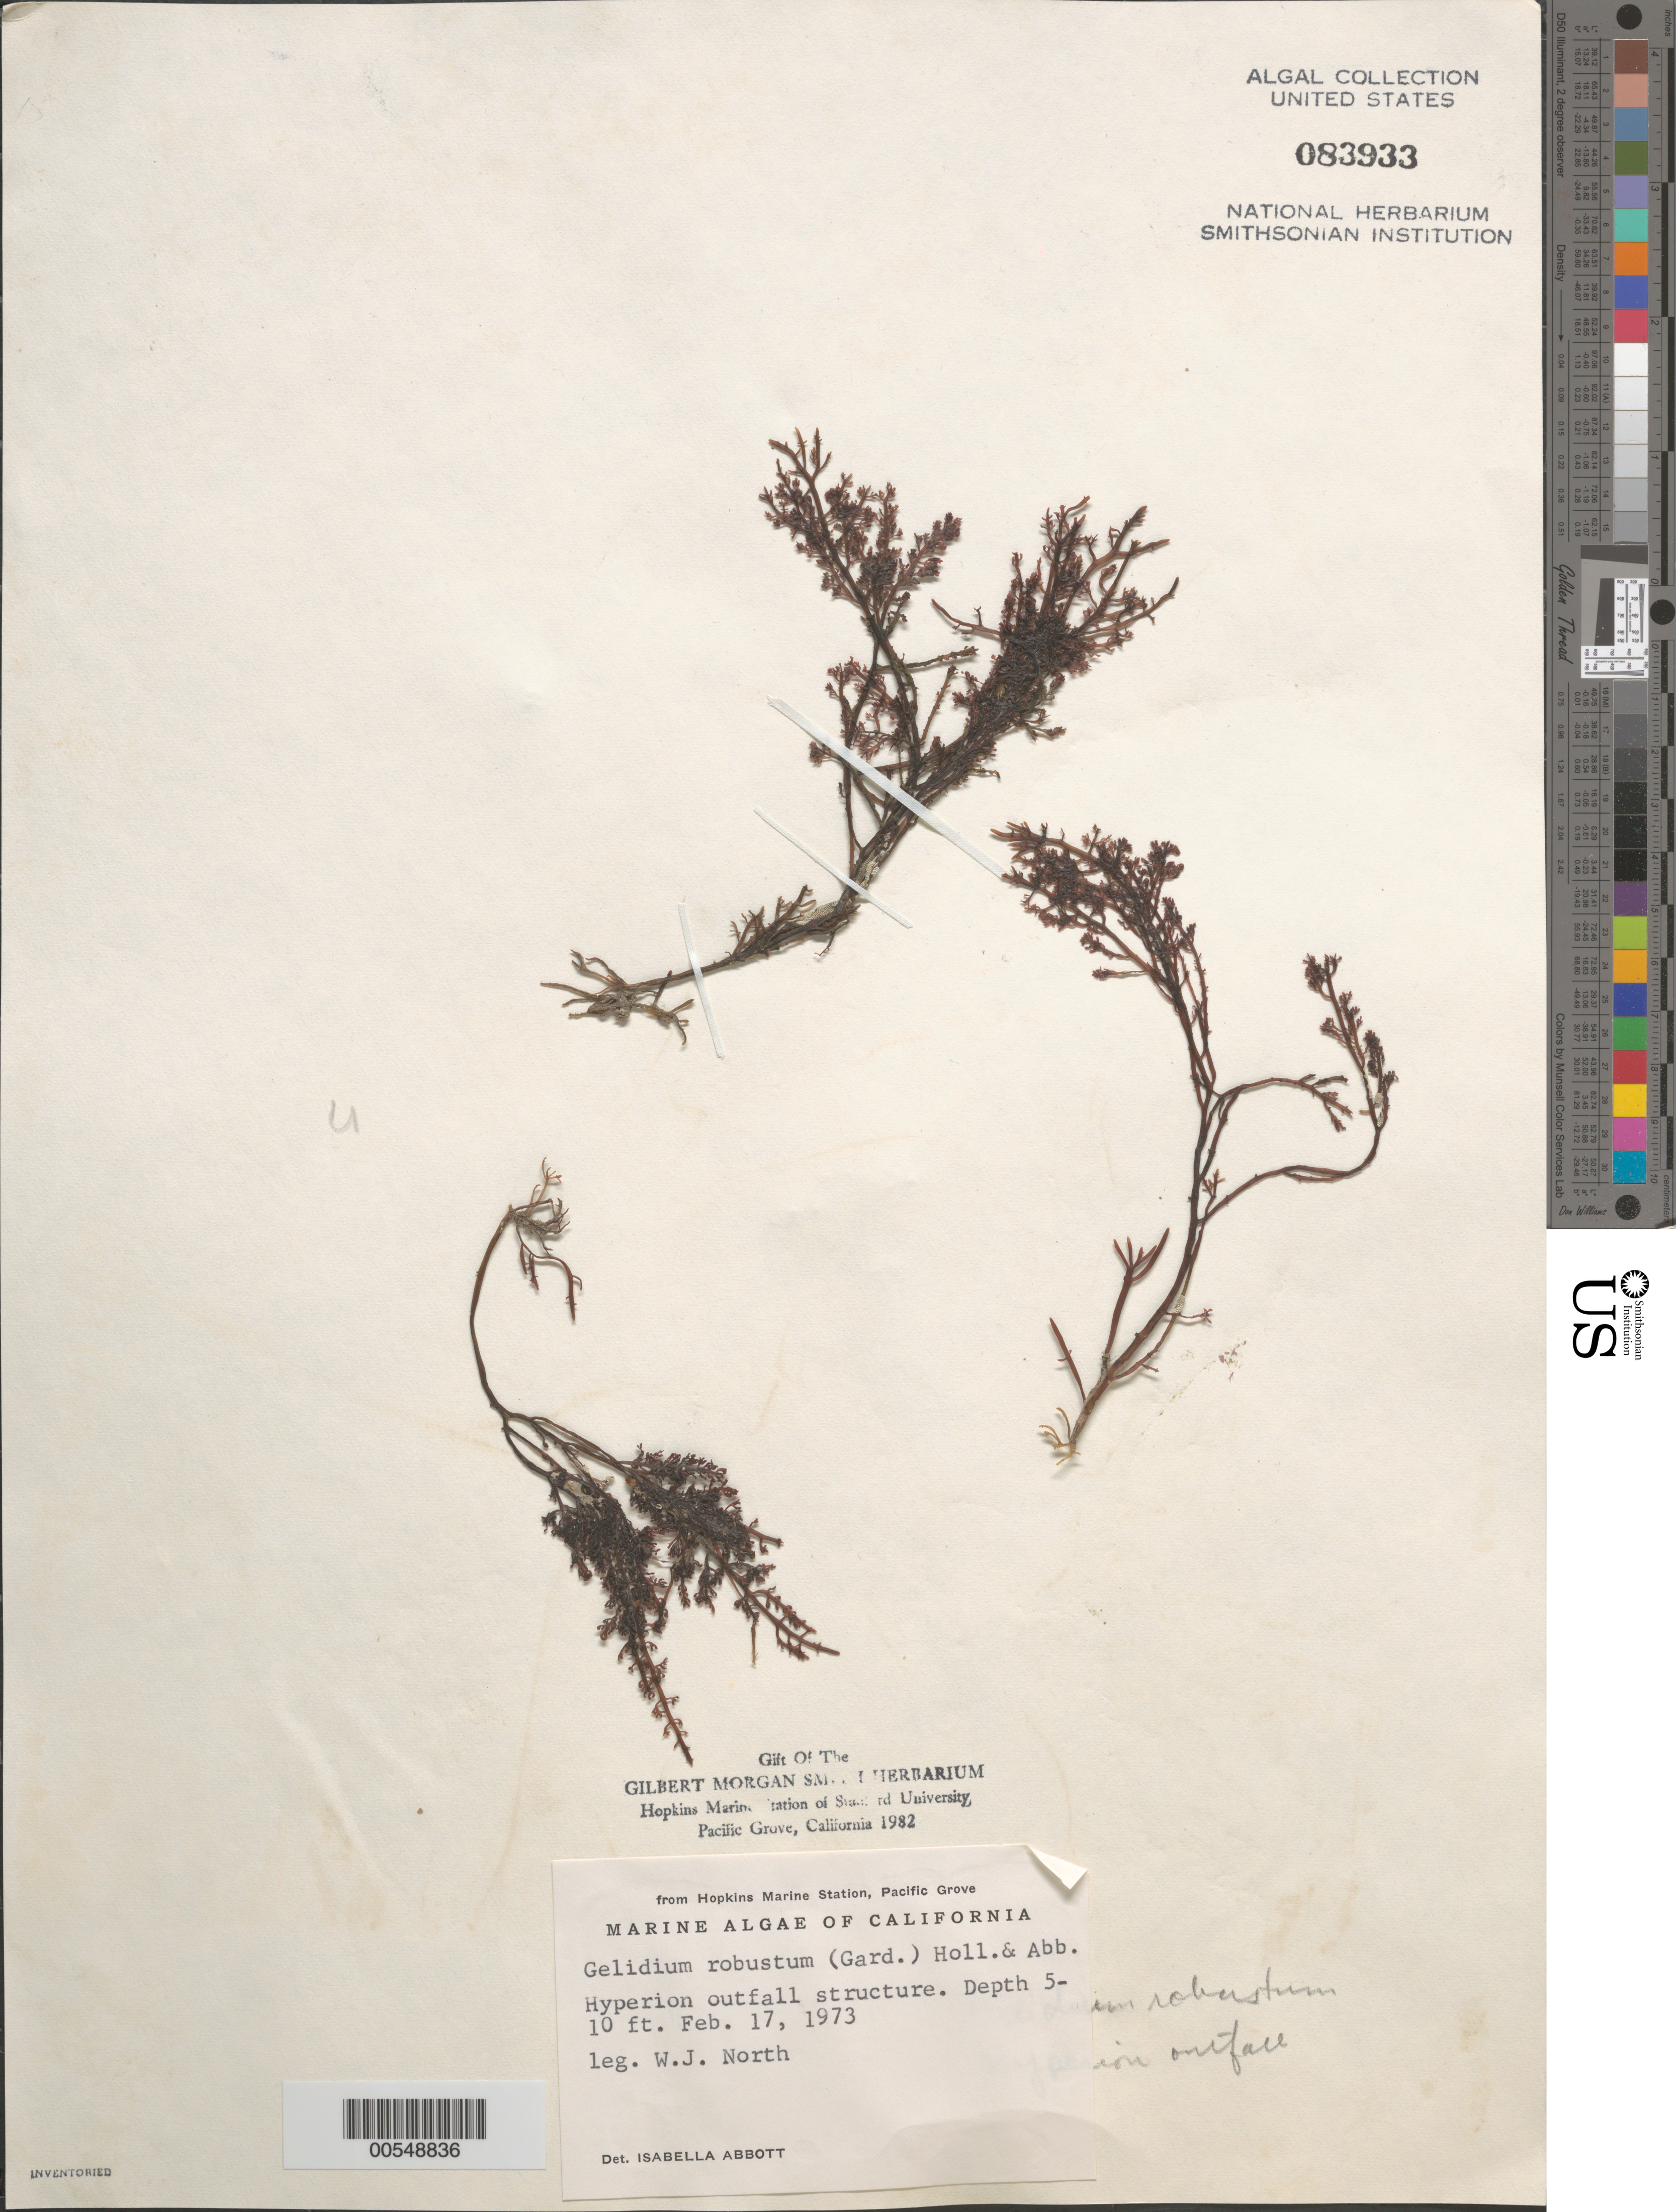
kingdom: Plantae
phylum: Rhodophyta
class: Florideophyceae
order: Gelidiales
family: Gelidiaceae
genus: Gelidium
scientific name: Gelidium robustum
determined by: Abbott, Isabella A.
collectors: W. North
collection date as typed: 17 Feb 1973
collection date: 1973-02-17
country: United States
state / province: California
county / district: Los Angeles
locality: Hyperion Outfall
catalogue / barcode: US 83933